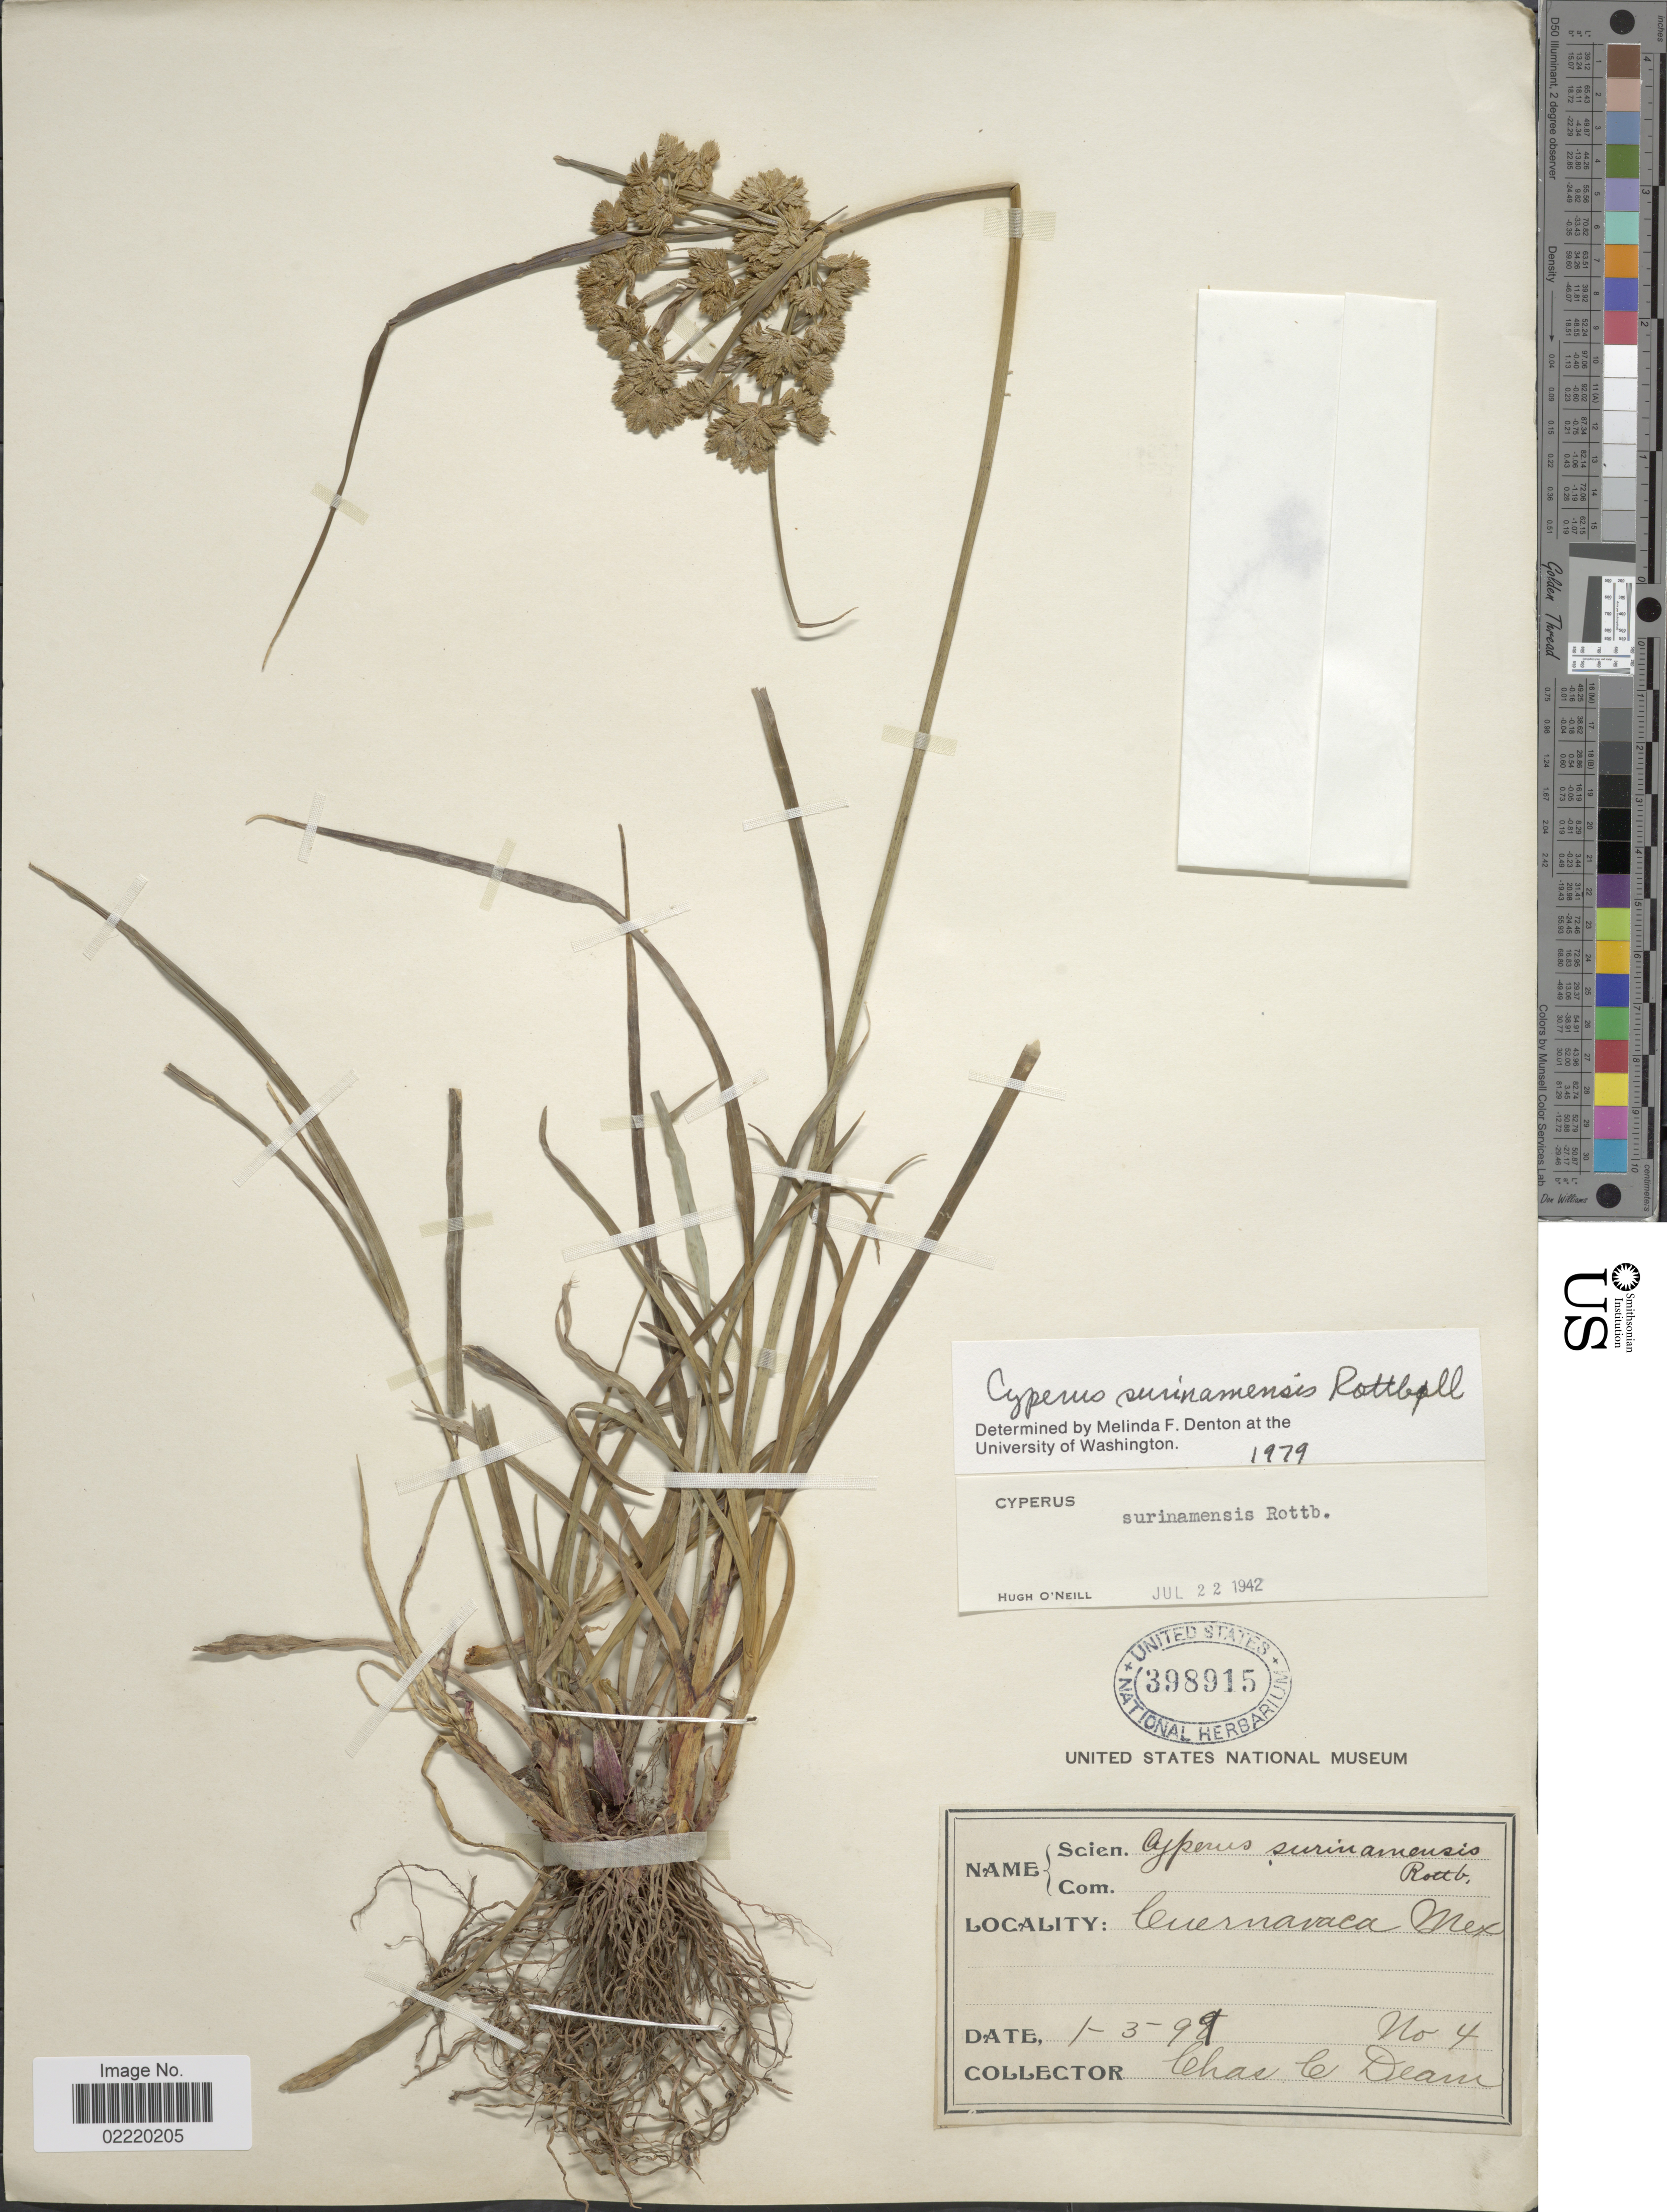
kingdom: Plantae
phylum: Tracheophyta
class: Liliopsida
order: Poales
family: Cyperaceae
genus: Cyperus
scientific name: Cyperus surinamensis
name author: Rottb.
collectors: C. C. Deam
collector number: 4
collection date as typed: Transcribed d/m/y: 1/5/99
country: Mexico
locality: Cuernavaca.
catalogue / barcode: US 398915